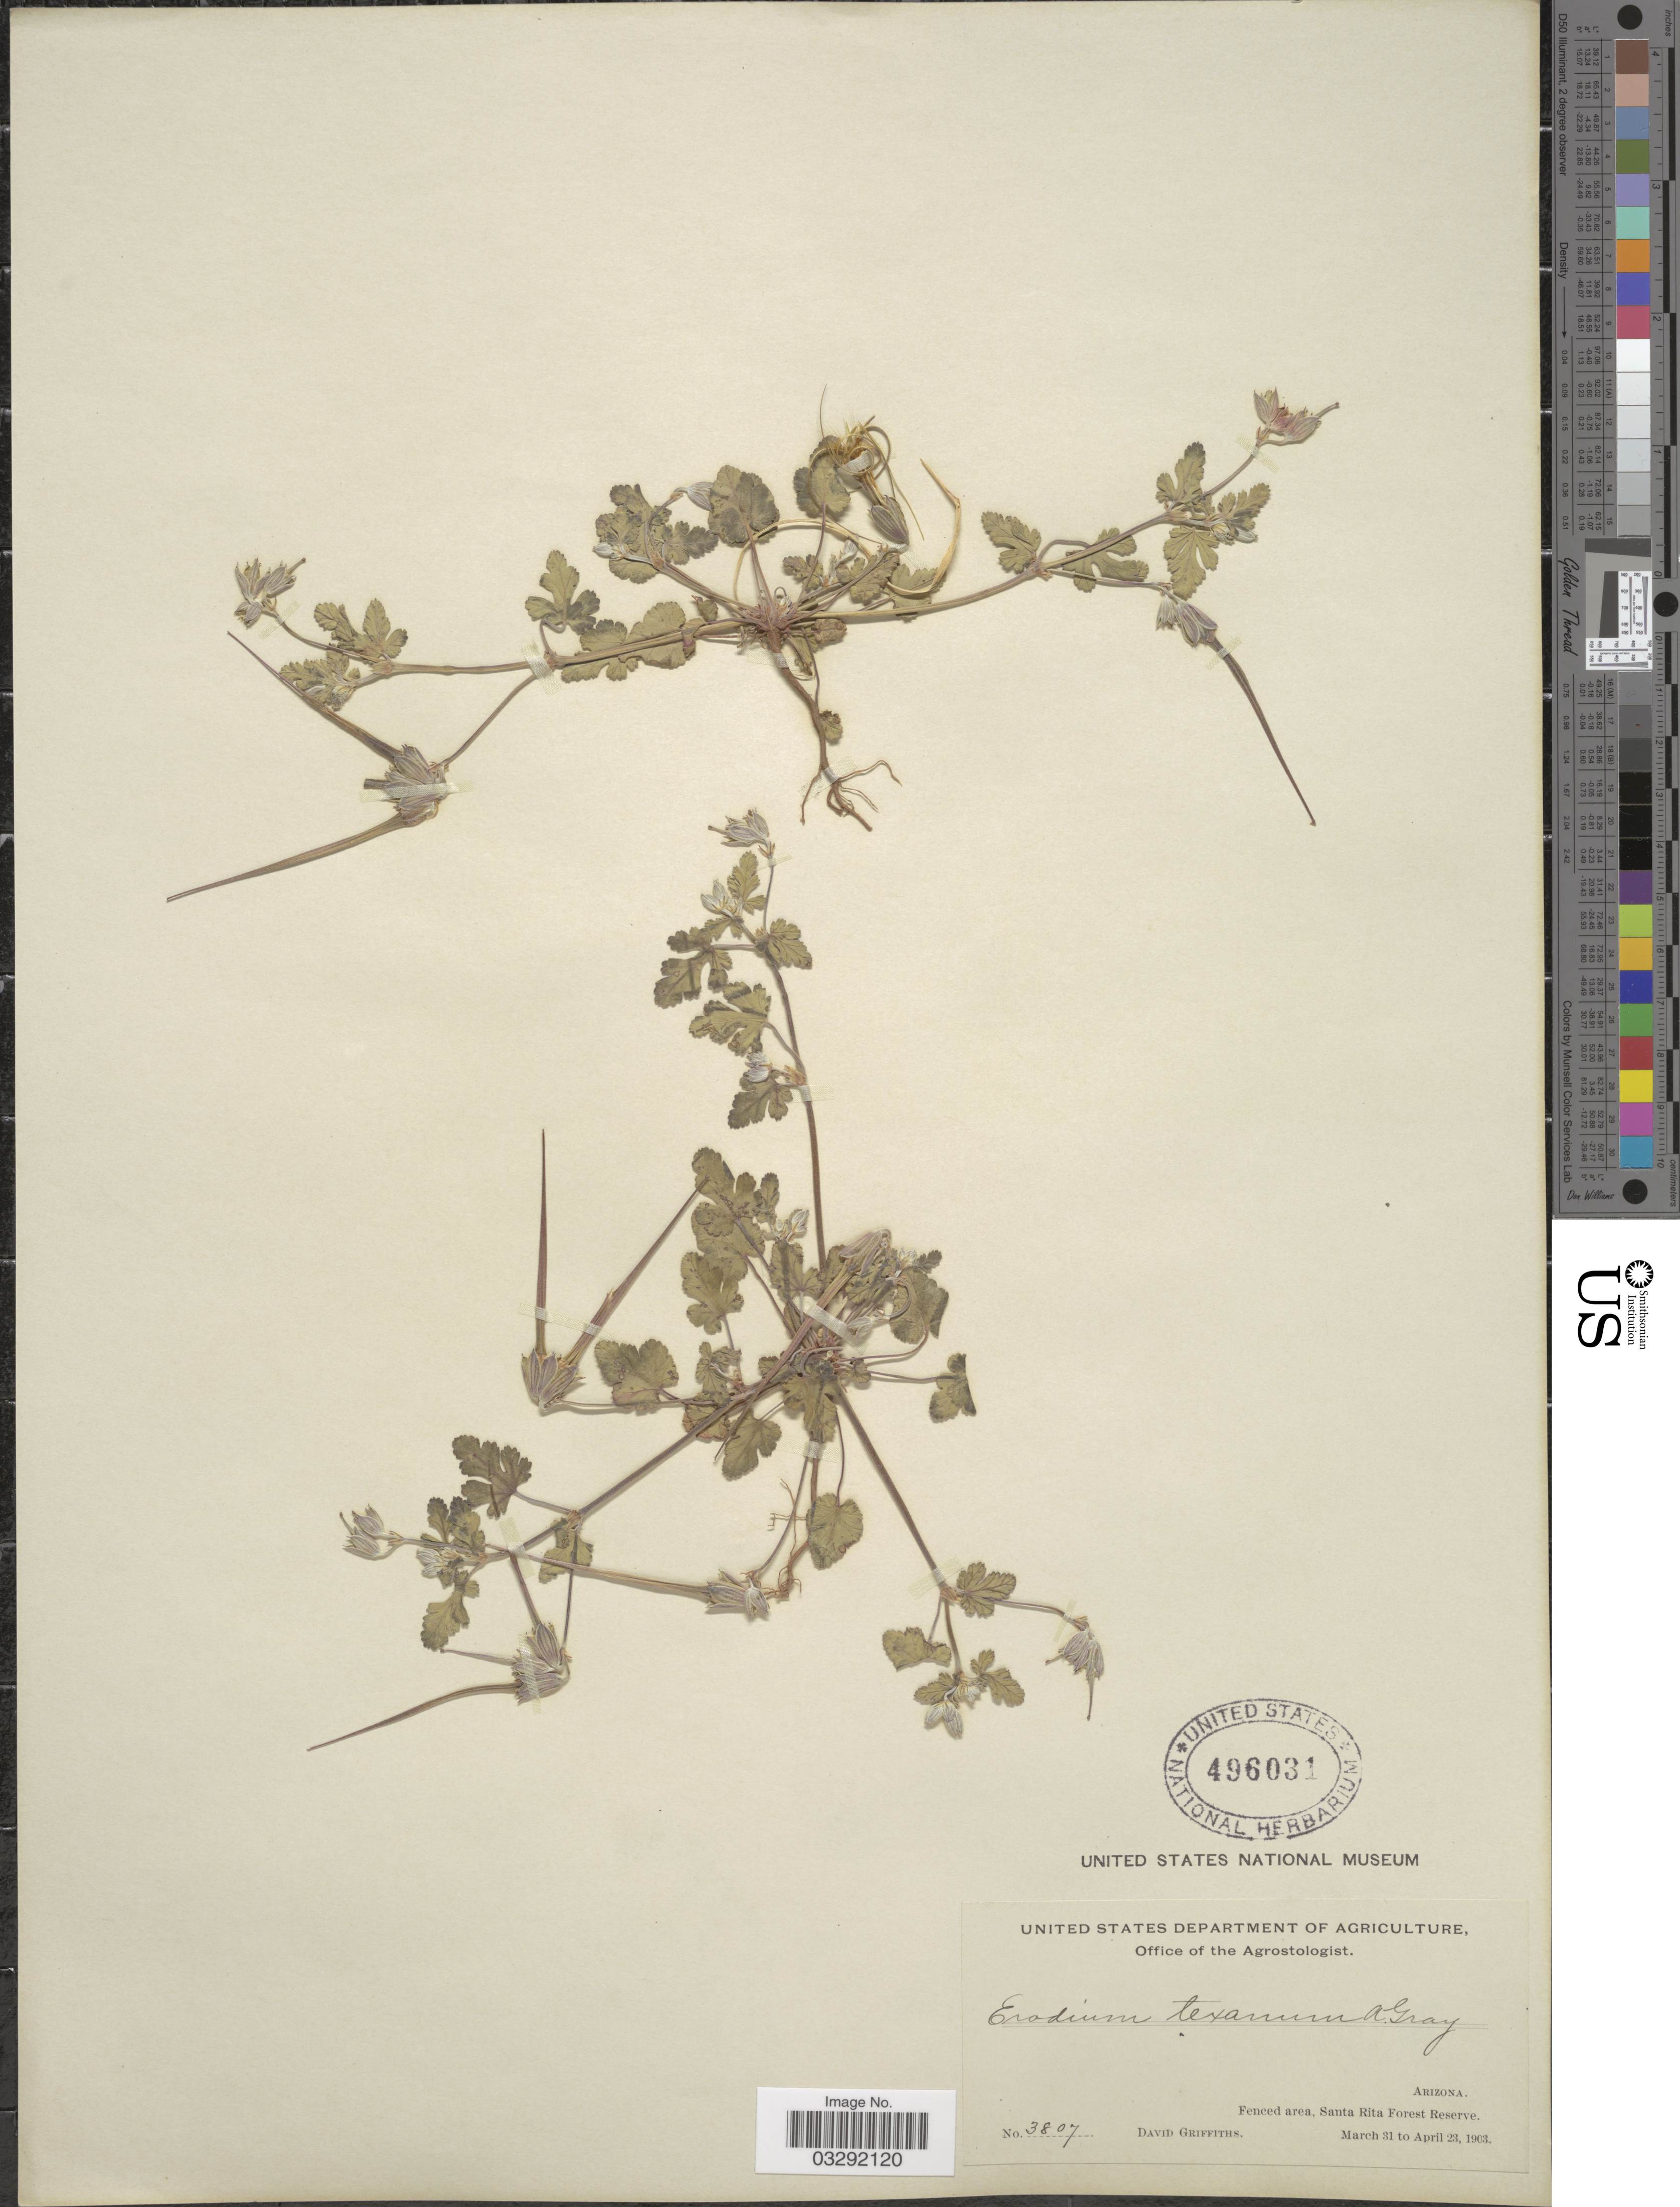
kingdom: Plantae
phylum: Tracheophyta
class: Magnoliopsida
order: Geraniales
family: Geraniaceae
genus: Erodium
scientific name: Erodium texanum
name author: A. Gray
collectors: D. Griffiths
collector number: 3807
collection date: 1903-03-31/1903-04-23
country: United States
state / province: Arizona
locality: Fenced area, Santa Rita Forest Reserve.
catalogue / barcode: US 496031